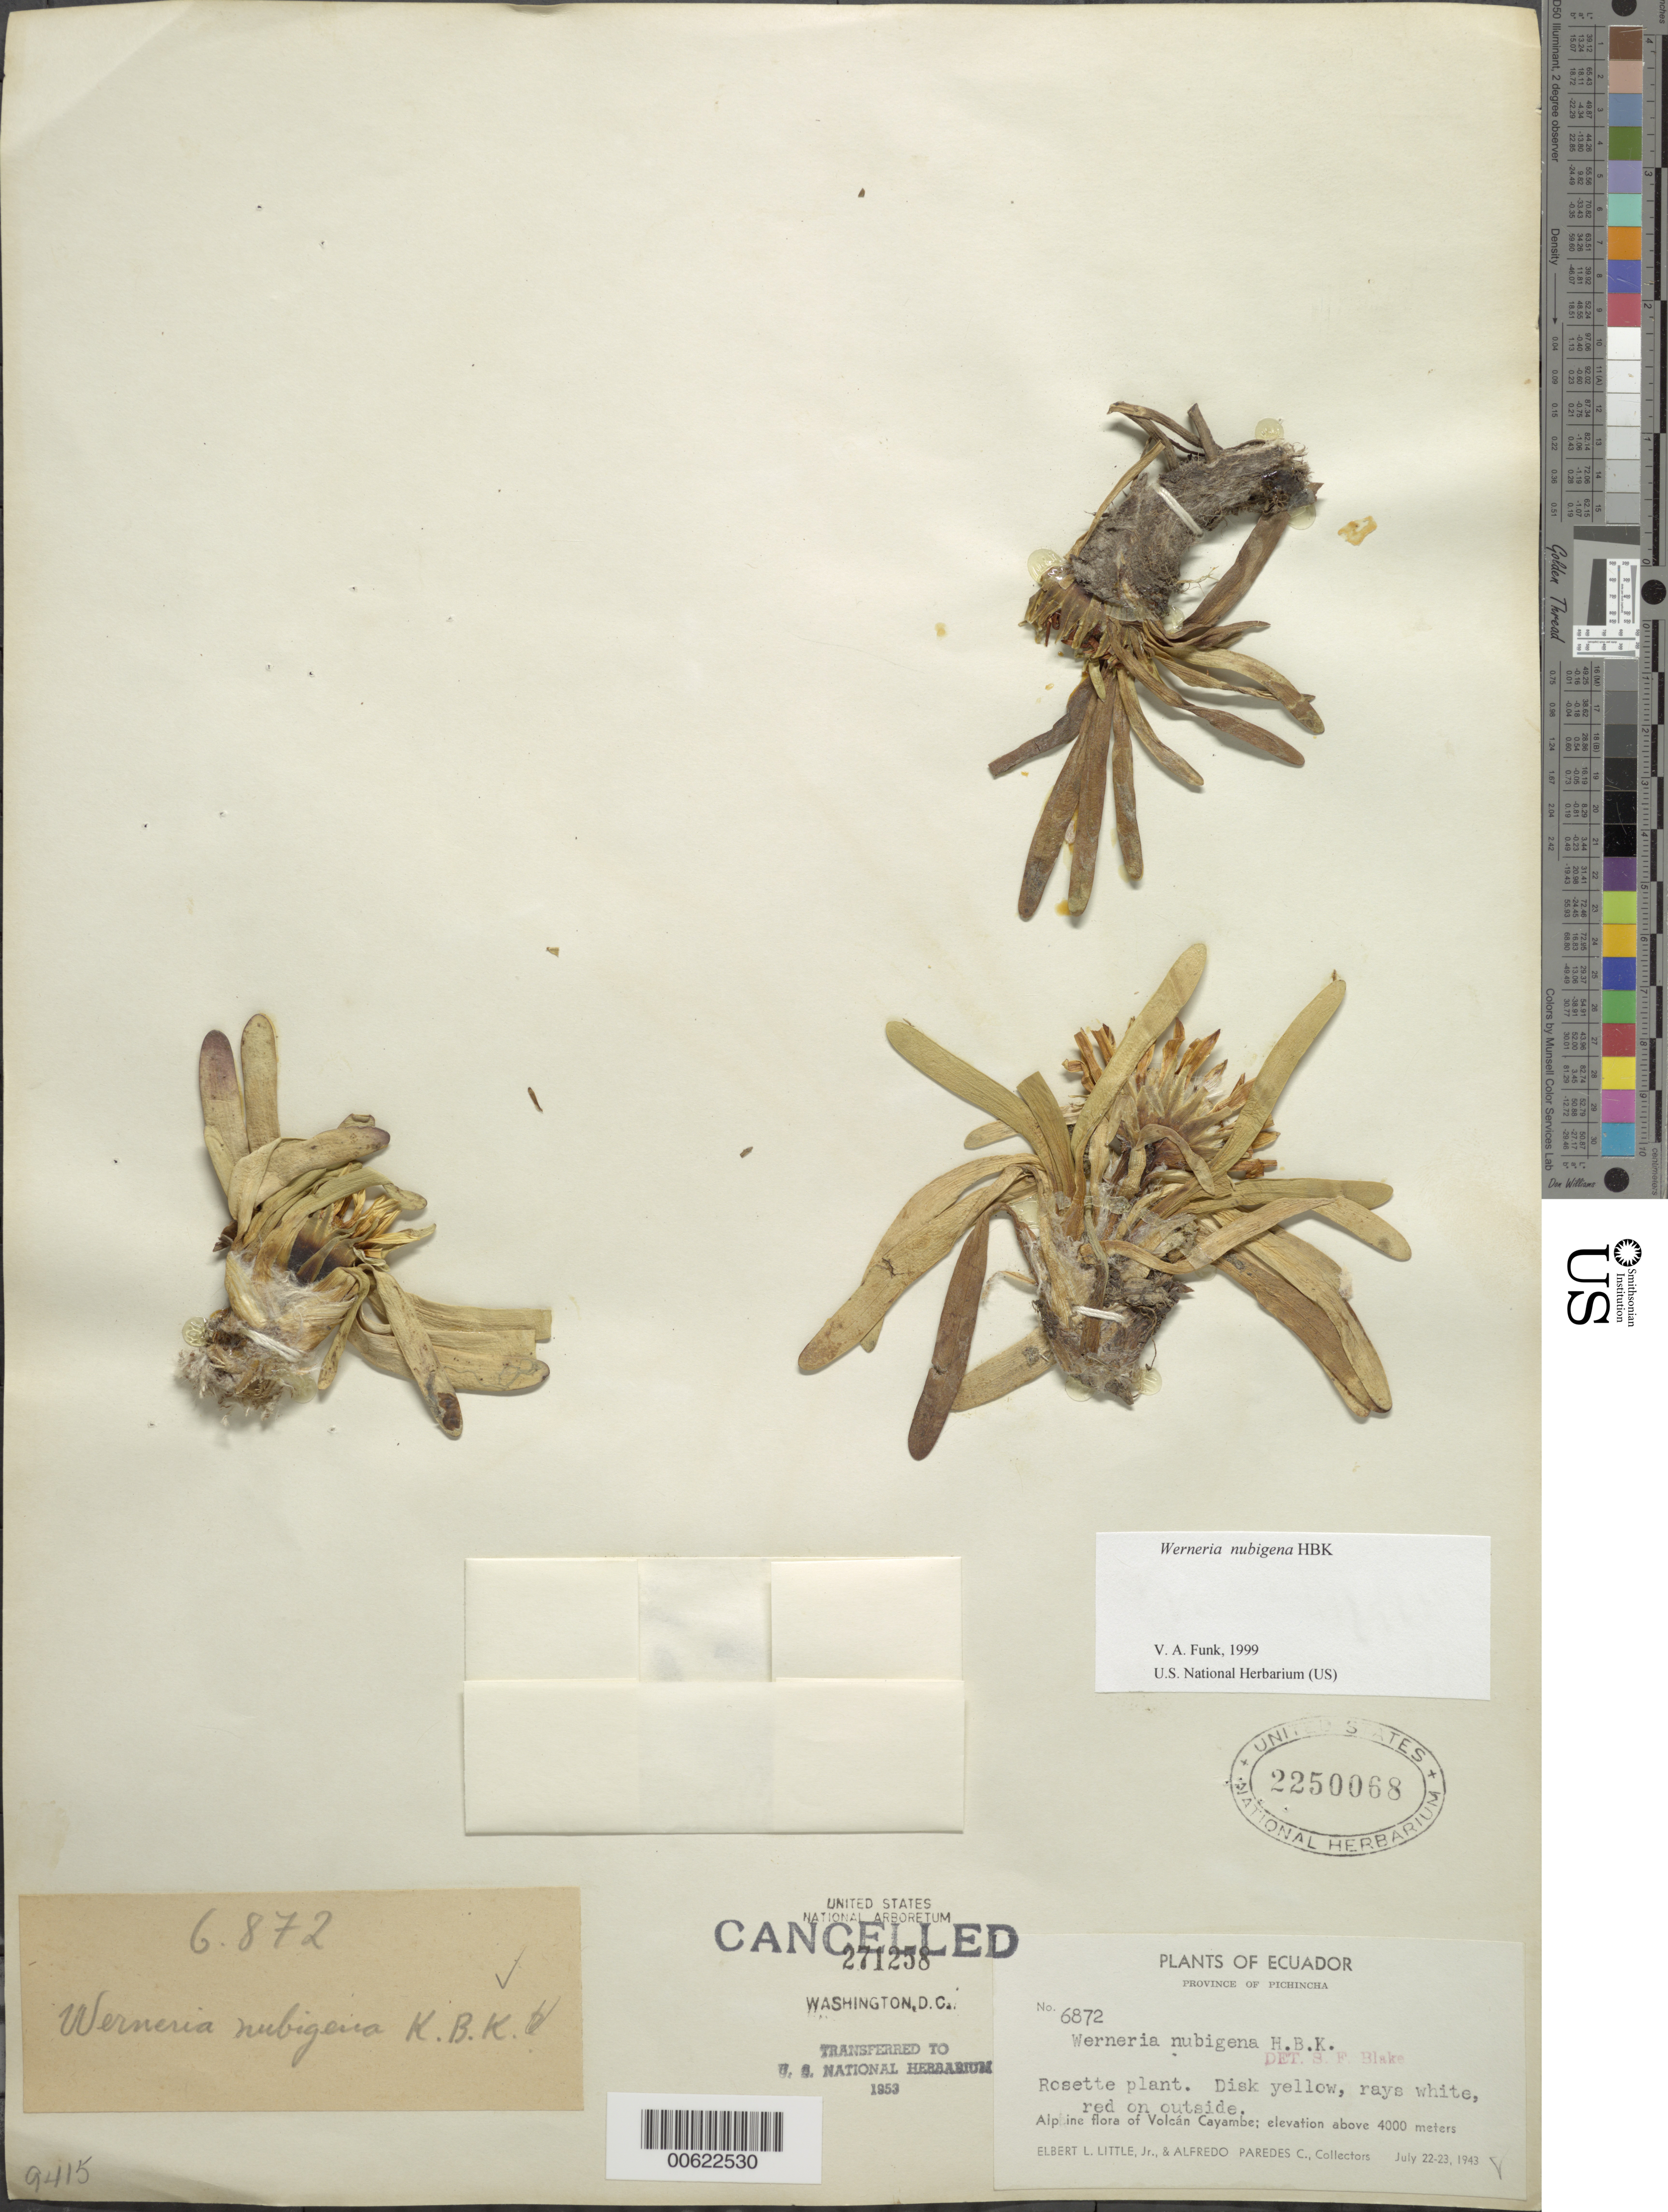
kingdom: Plantae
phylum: Tracheophyta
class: Magnoliopsida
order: Asterales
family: Asteraceae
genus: Werneria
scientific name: Werneria nubigena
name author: Kunth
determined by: Funk, Vicki A., (BOT), Smithsonian Institution - National Museum of Natural History (UNITED STATES)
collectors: E. L. Little & A. Paredes C.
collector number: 6872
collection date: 1943-07-22/1943-07-23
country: Ecuador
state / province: Pichincha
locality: Volcán Cayambe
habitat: Alpine flora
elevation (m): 4000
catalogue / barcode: US 2250068